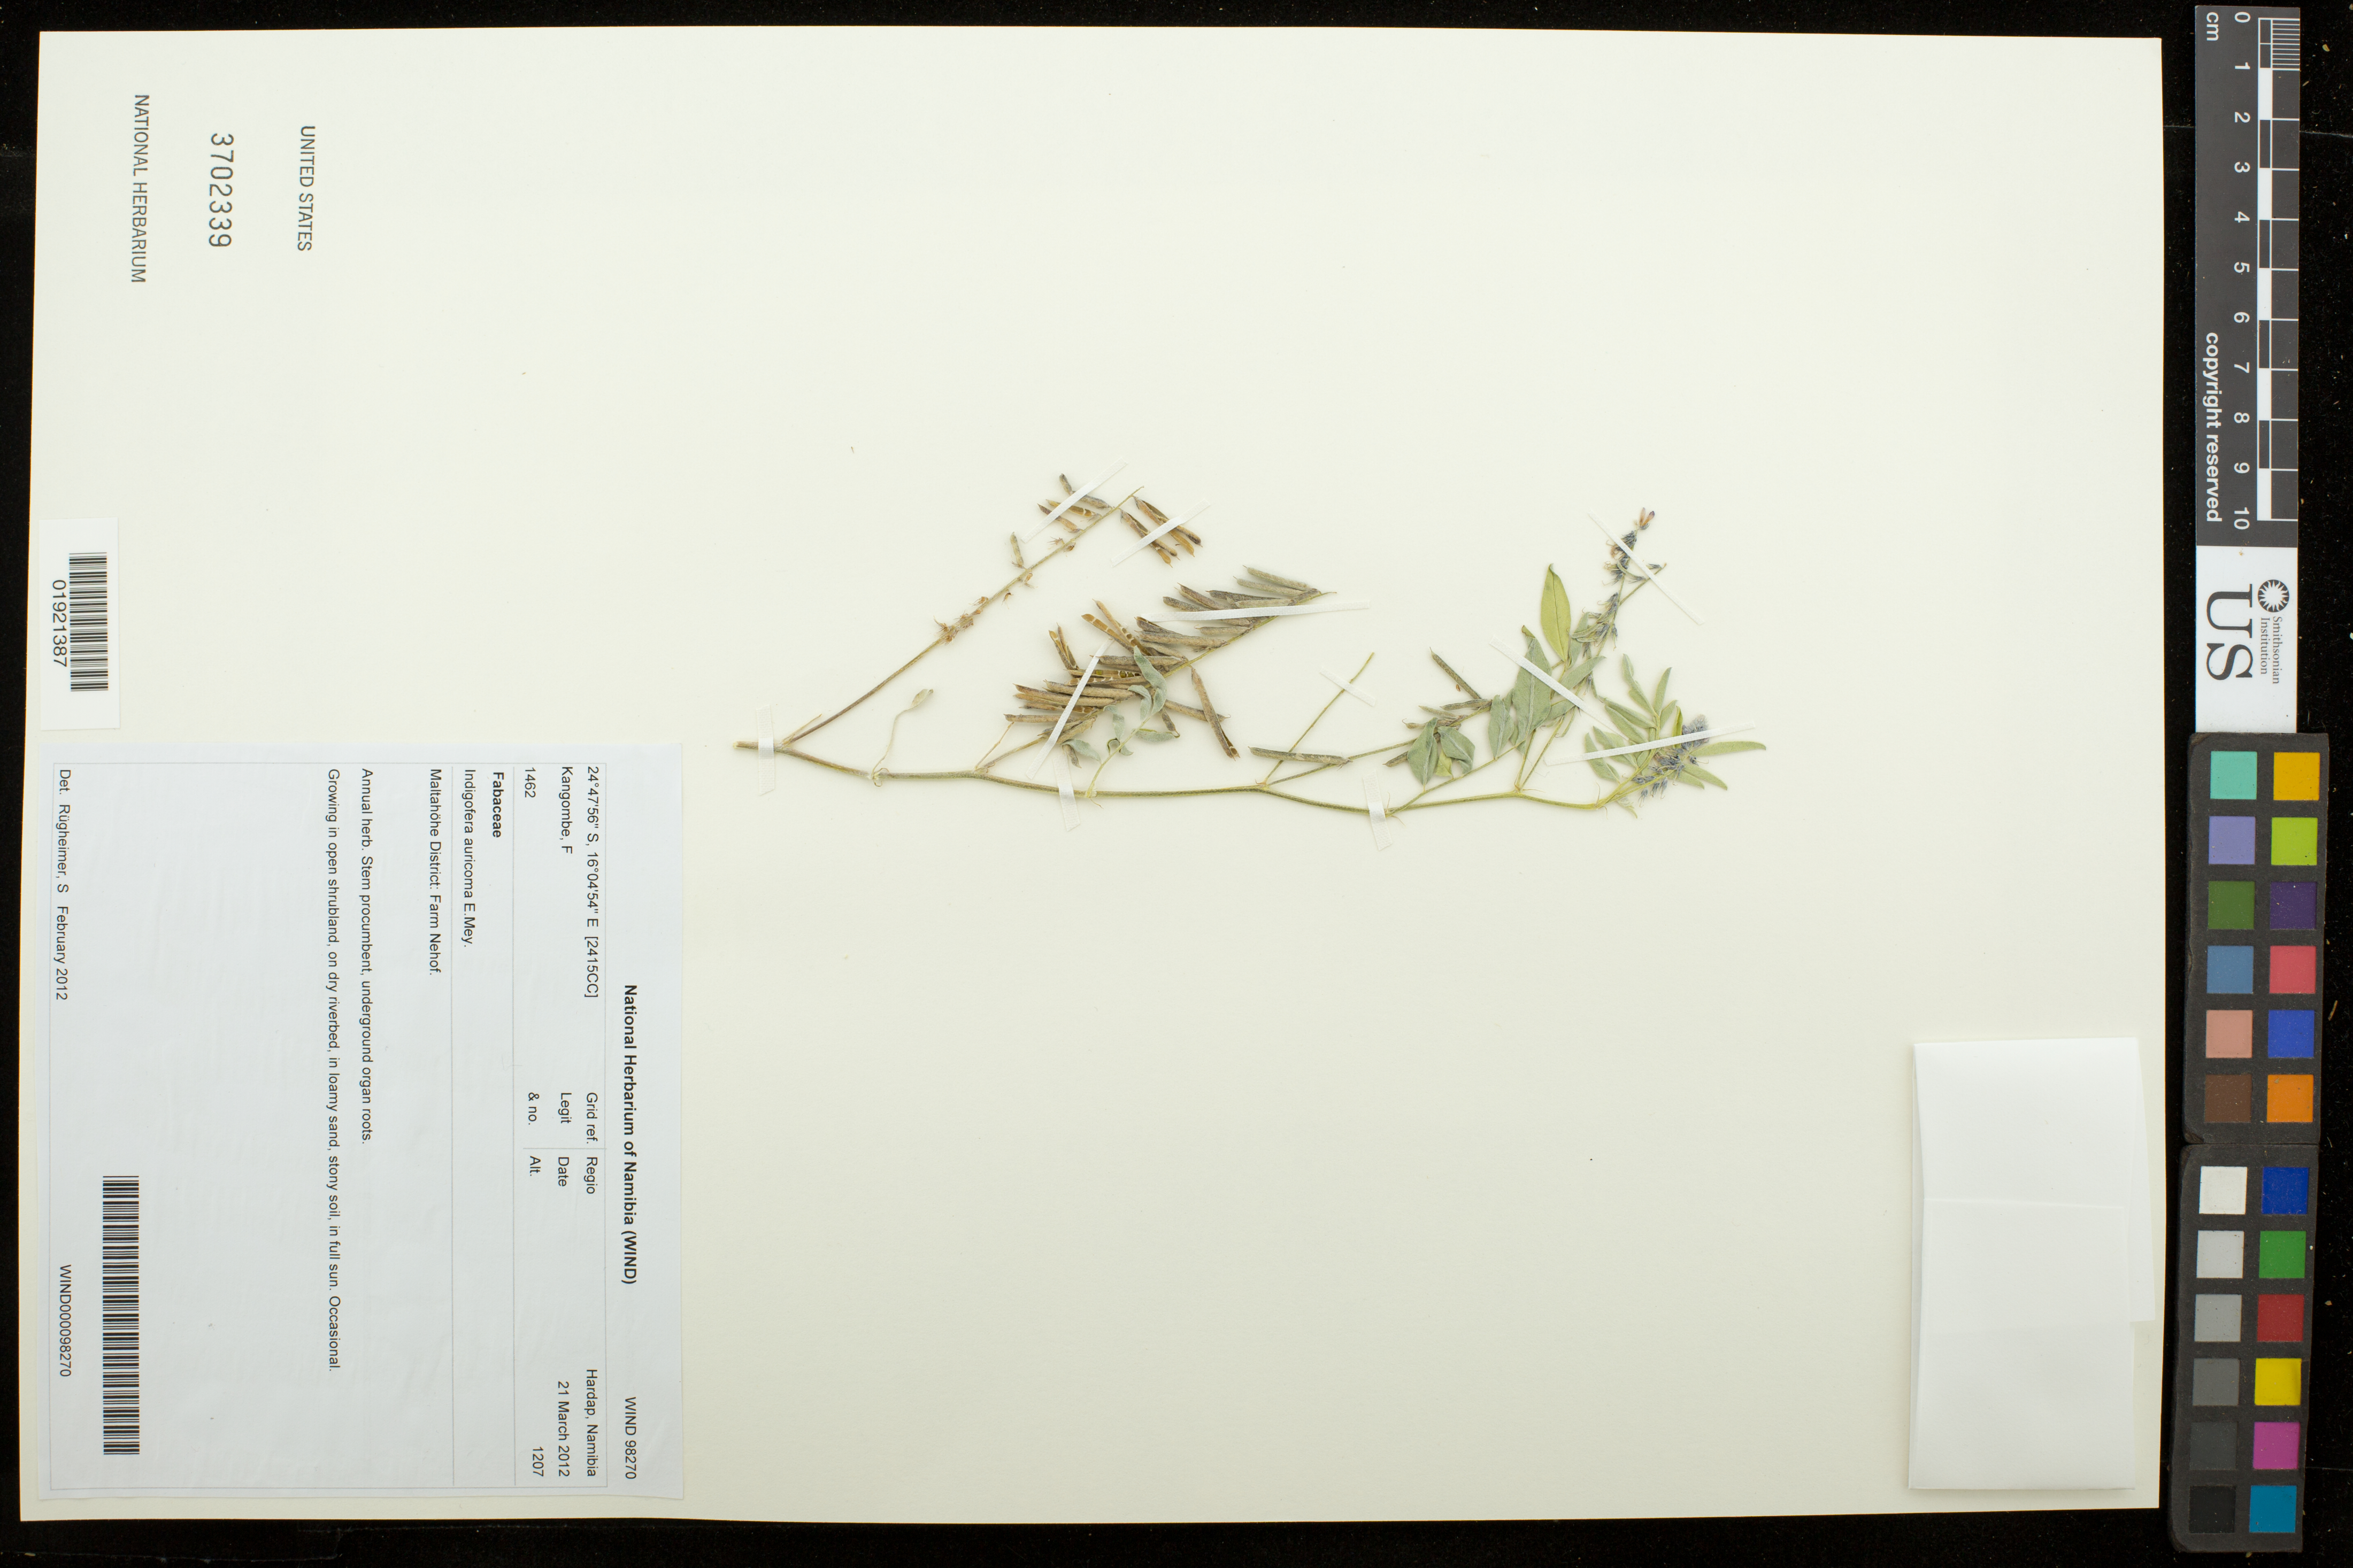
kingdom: Plantae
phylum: Tracheophyta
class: Magnoliopsida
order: Fabales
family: Fabaceae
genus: Indigofera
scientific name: Indigofera auricoma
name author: E. Mey.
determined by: Rugheimer, S.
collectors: F. Kangombe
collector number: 1462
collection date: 2012-03-21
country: Namibia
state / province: Hardap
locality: Maltahohe District: Farm Nehof.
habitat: Growing in open shrubland, on dry riverbed, in loamy sand, stony soil, in full sun. Occasional.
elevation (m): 1207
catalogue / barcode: US 3702339